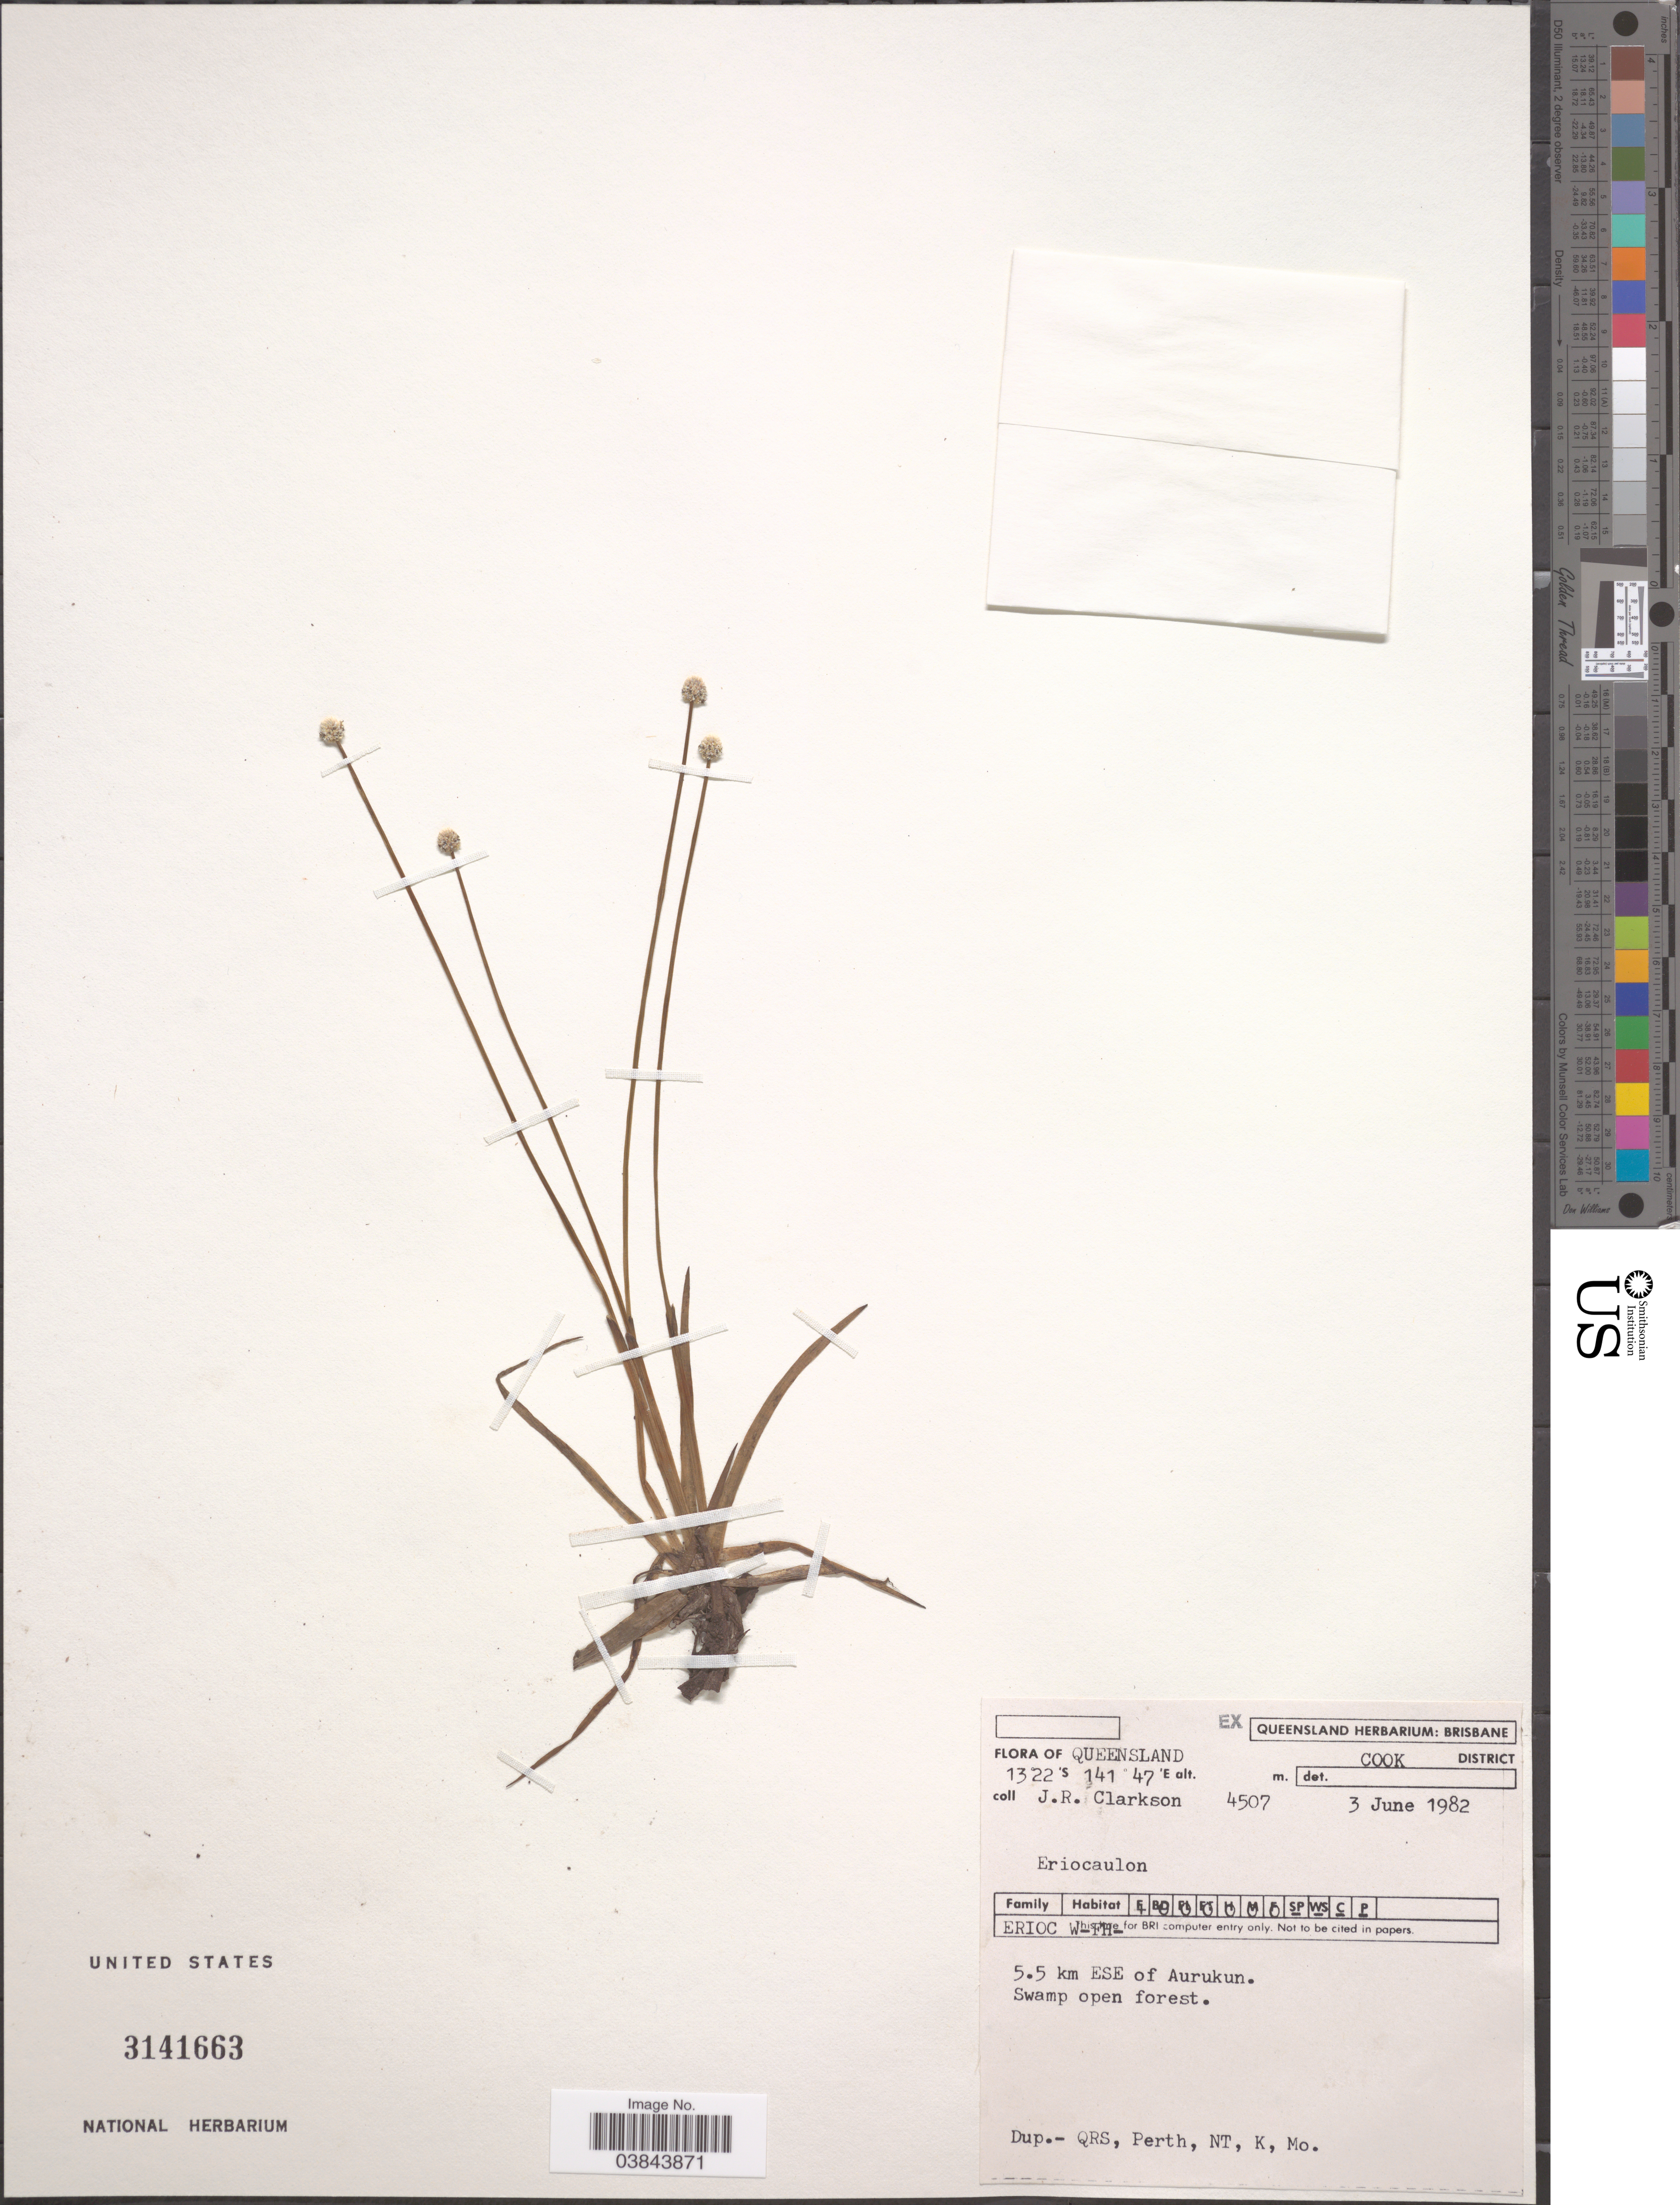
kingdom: Plantae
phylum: Tracheophyta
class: Liliopsida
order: Poales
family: Eriocaulaceae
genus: Eriocaulon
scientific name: Eriocaulon sp.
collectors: J. Clarkson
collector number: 4507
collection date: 1982-06-03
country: Australia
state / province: Queensland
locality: Cook District. 5.5 km ESE of Aurukun. Swamp open forest.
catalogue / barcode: US 3141663